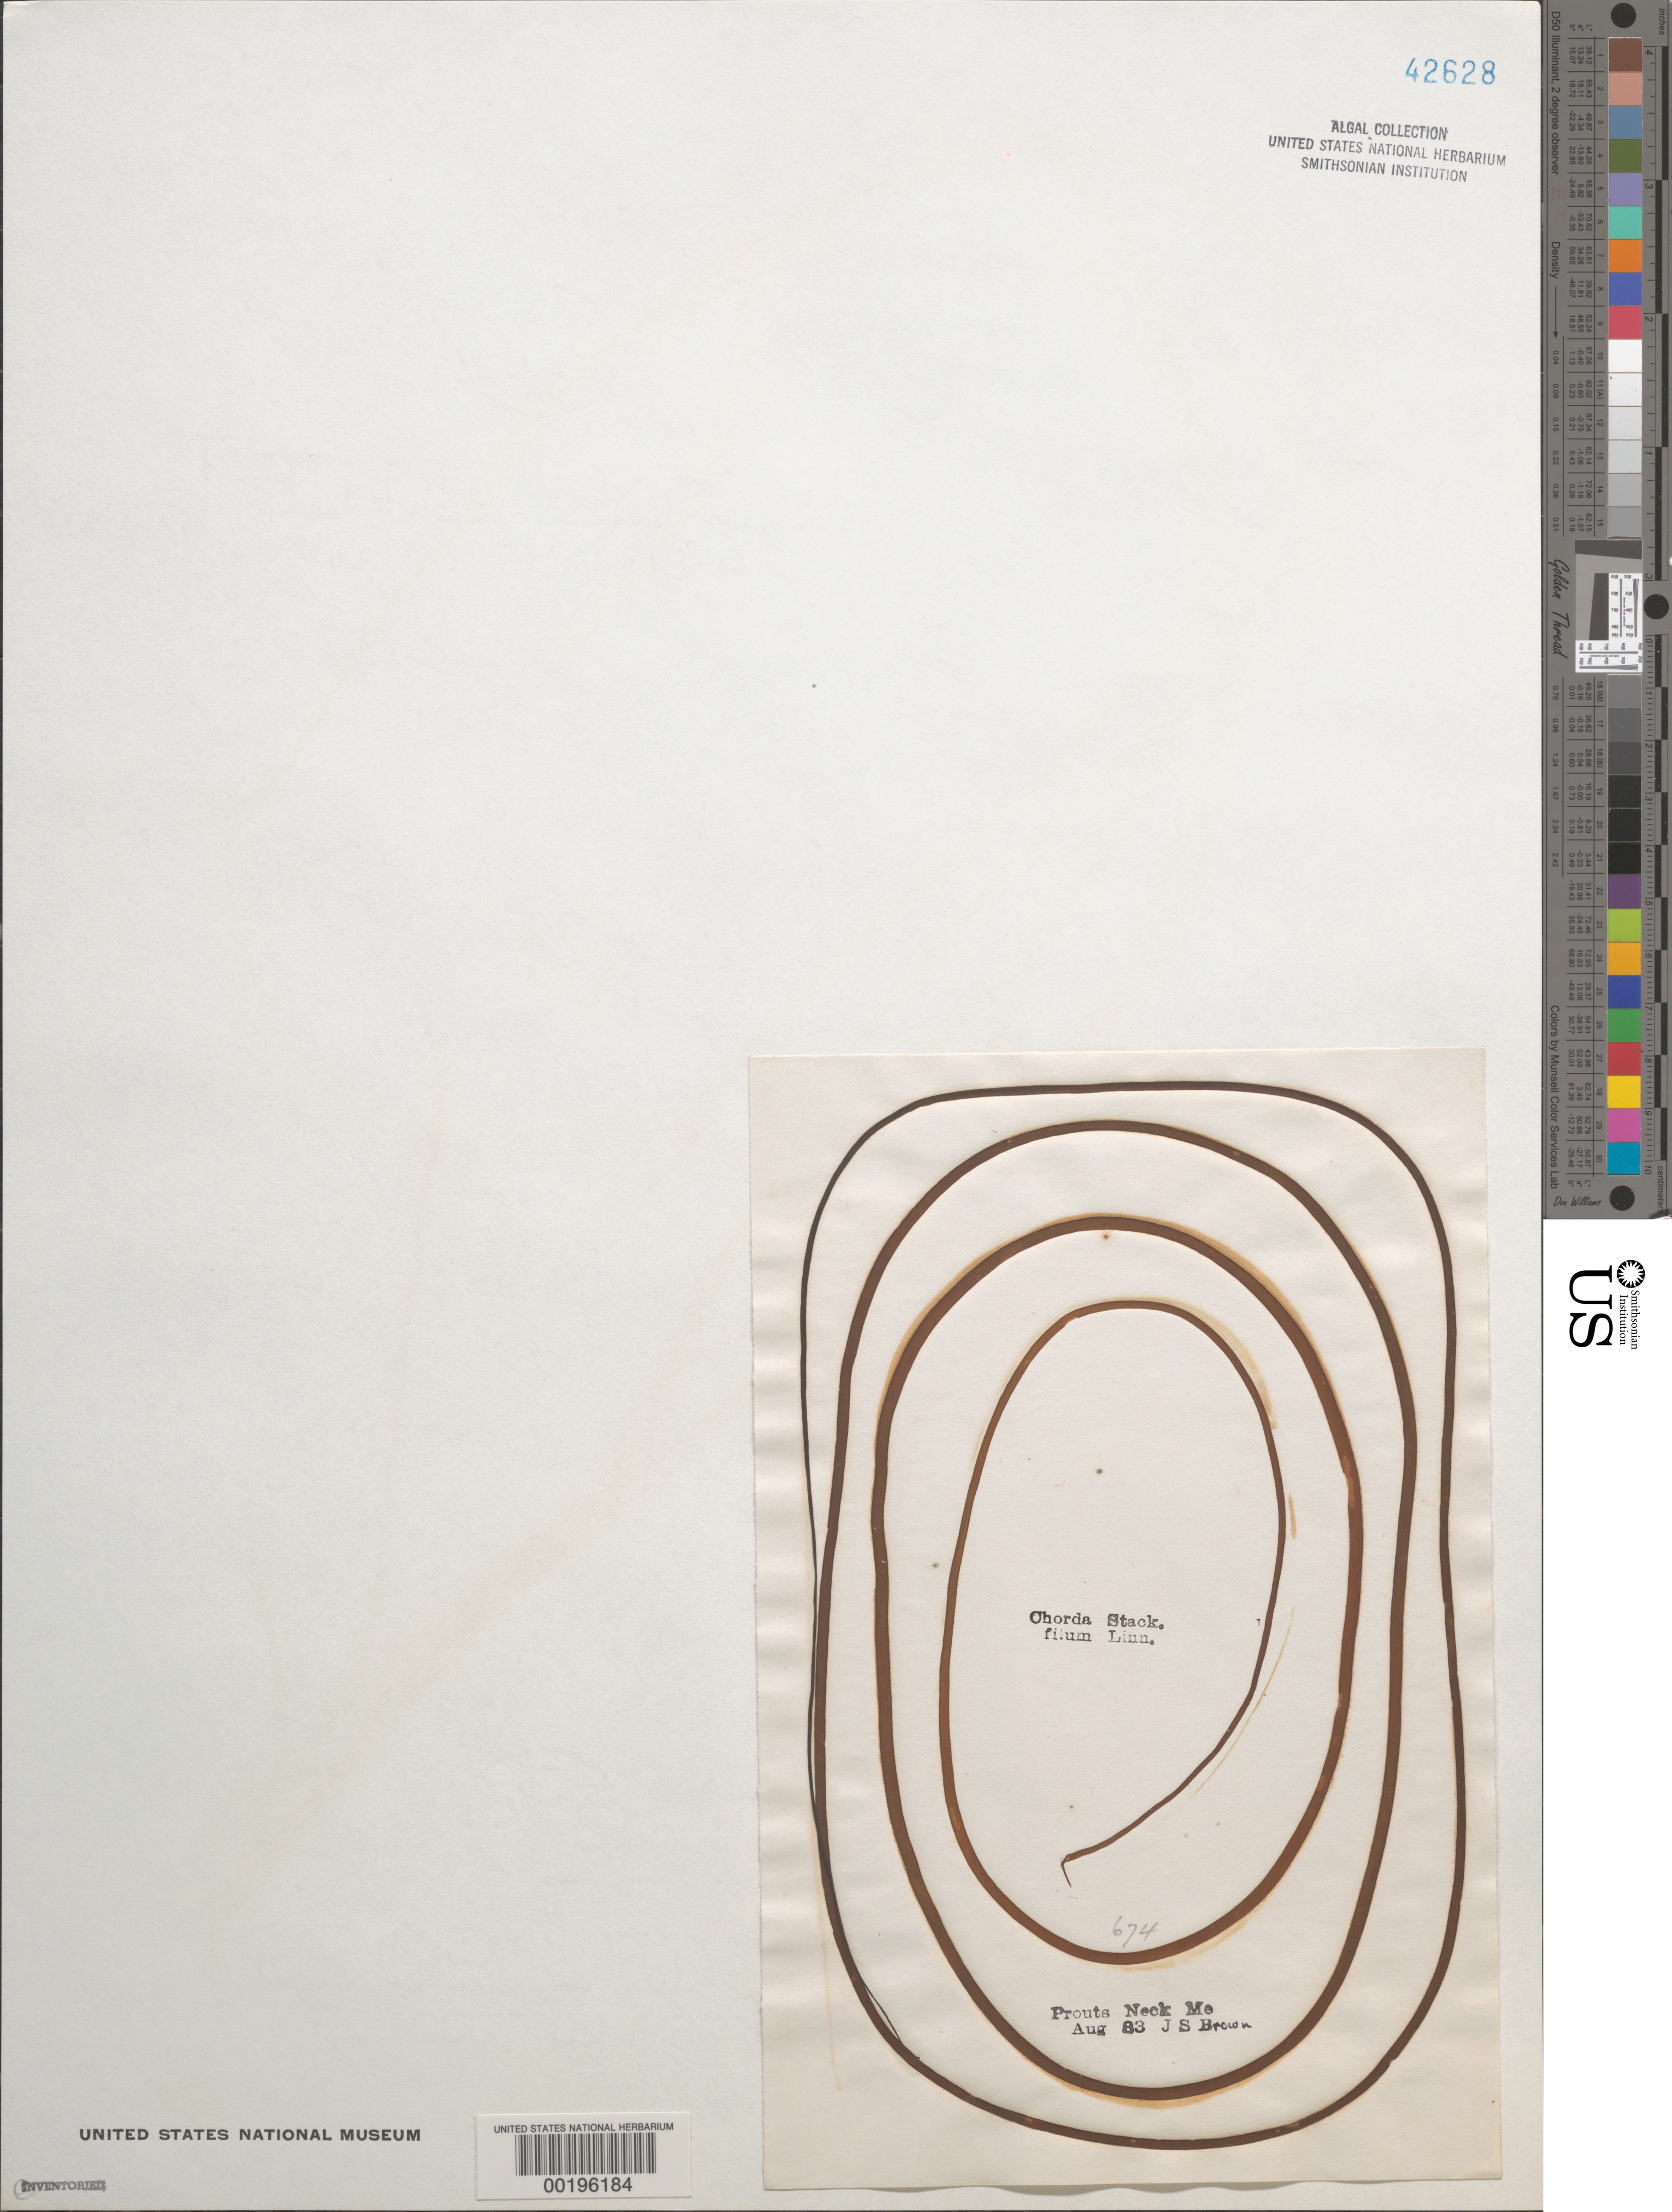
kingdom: Chromista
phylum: Ochrophyta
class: Phaeophyceae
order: Laminariales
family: Chordaceae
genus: Chorda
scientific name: Chorda filum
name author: (L.) Stackh.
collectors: J. S. Brown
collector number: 674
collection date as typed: Aug 1883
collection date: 1883-08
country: United States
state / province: Maine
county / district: Cumberland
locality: Prouts Neck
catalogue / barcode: US 42628